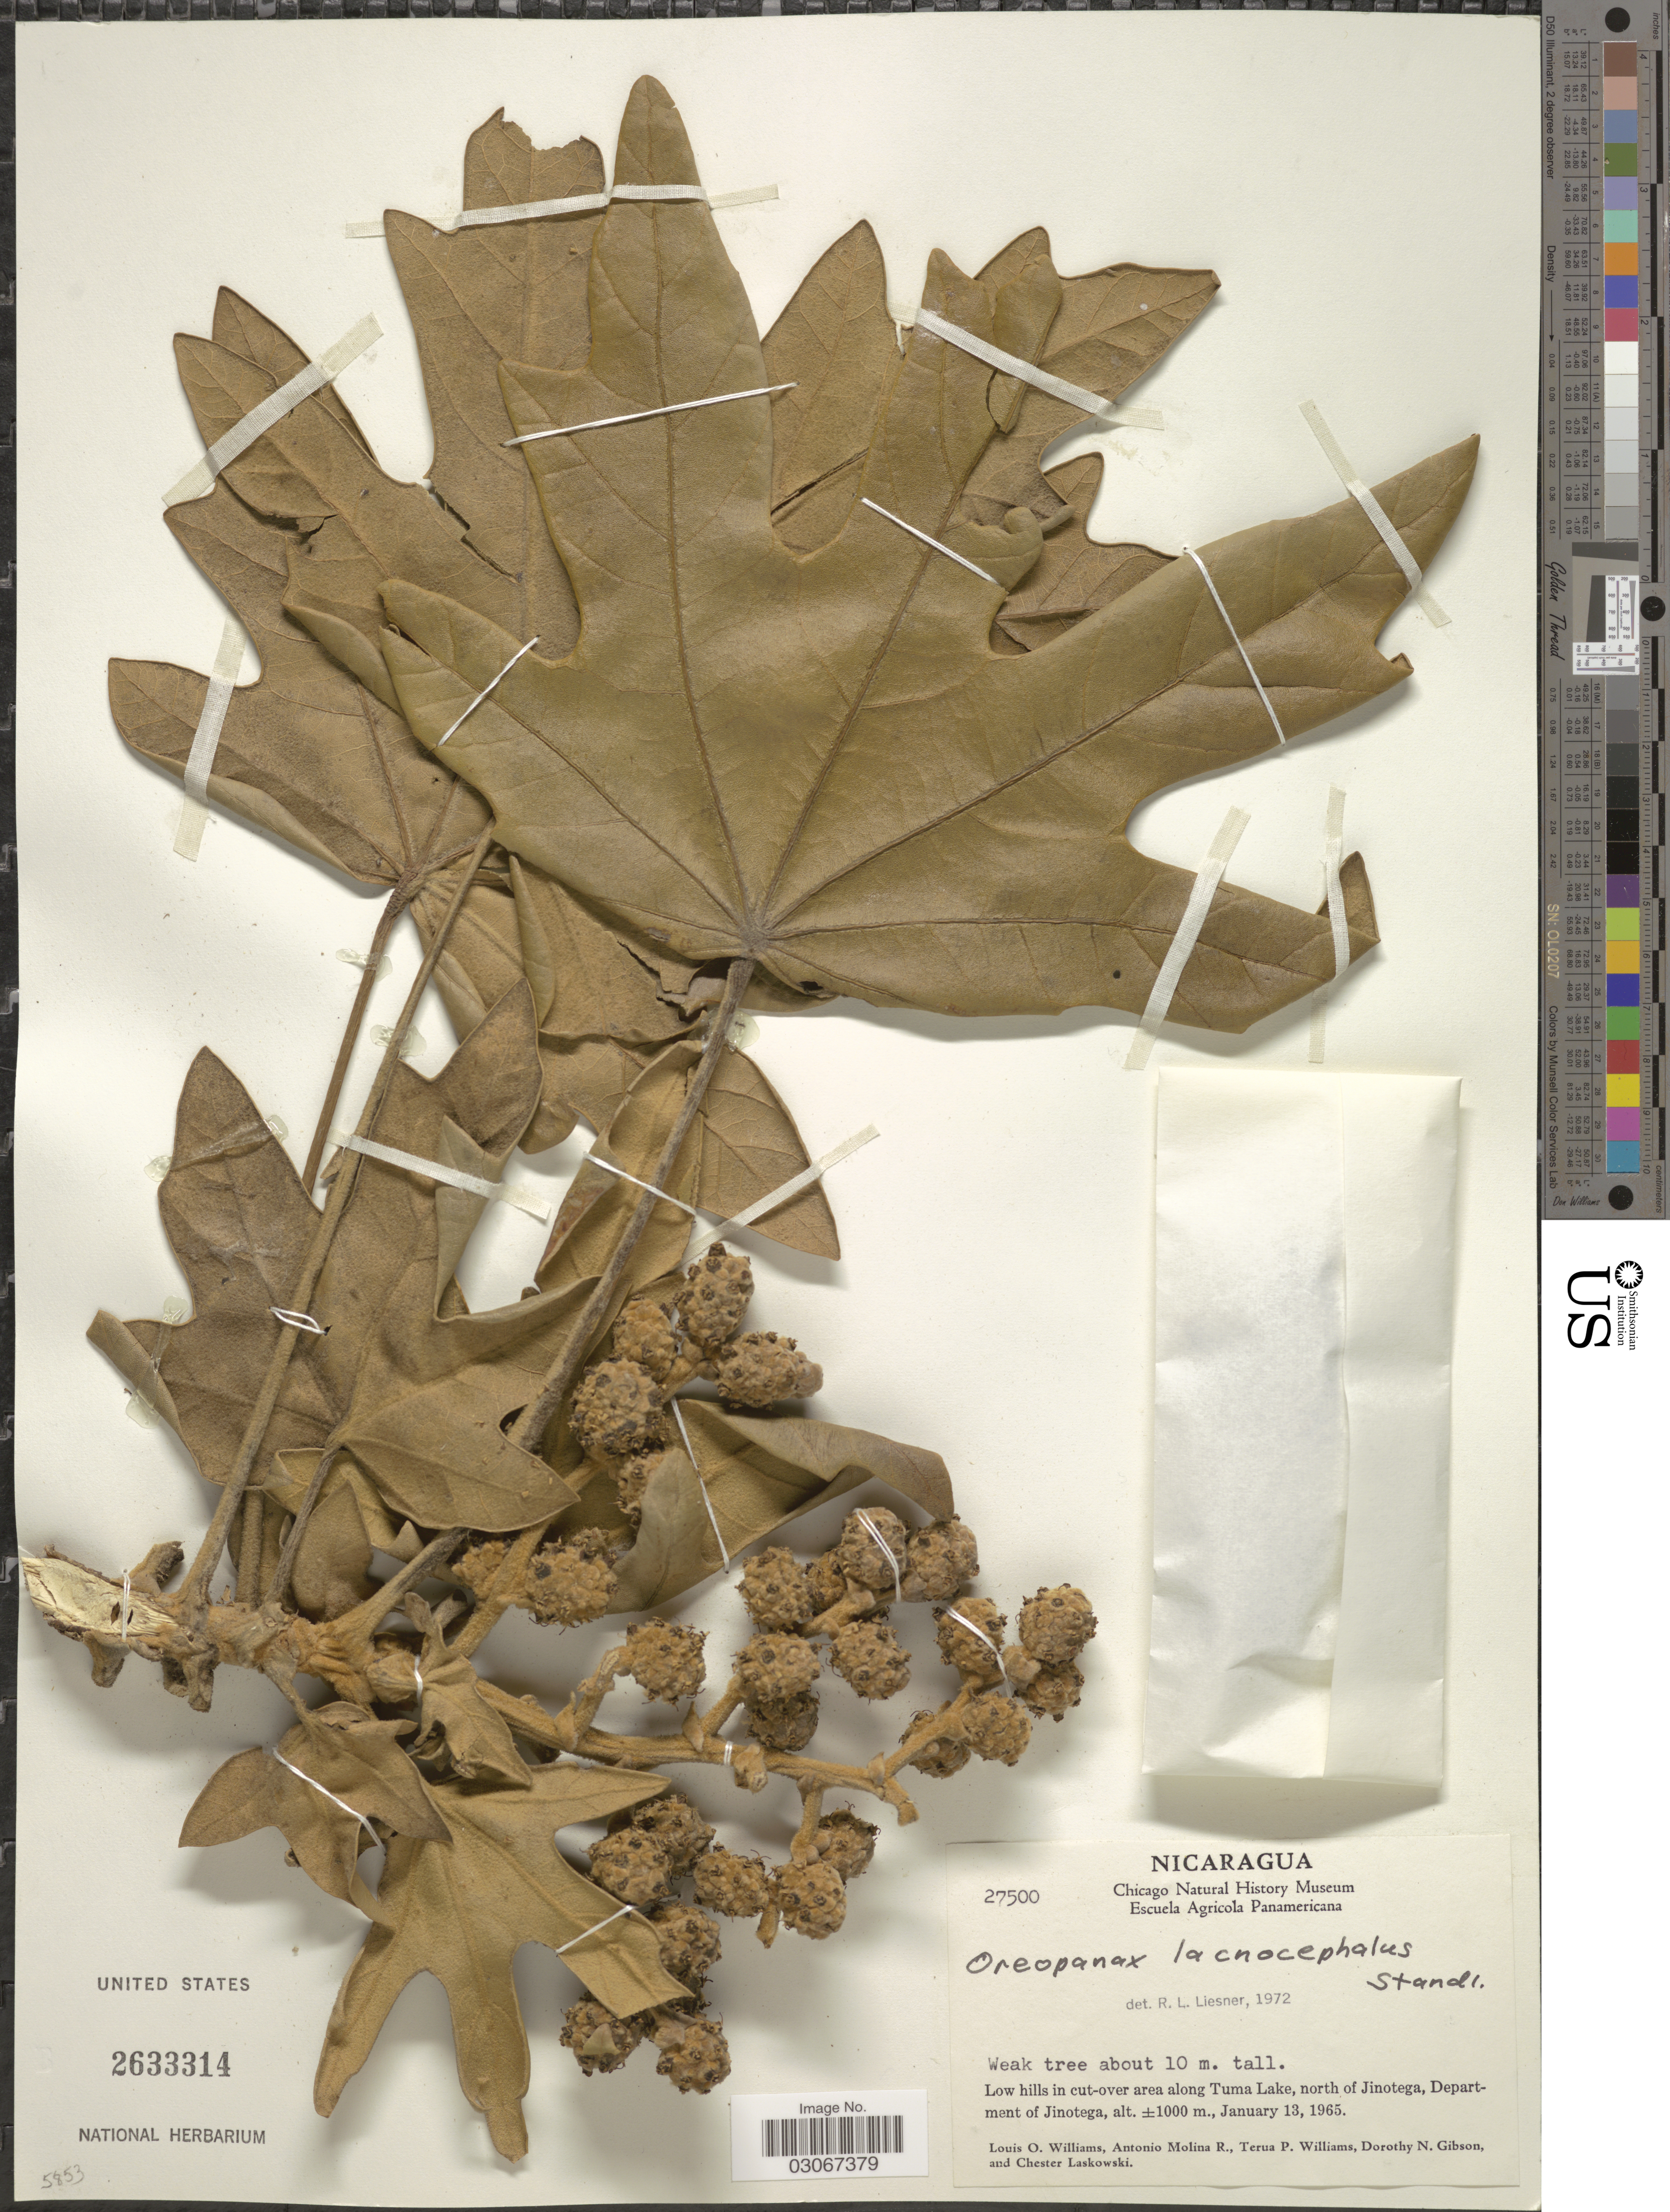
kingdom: Plantae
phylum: Tracheophyta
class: Magnoliopsida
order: Apiales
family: Araliaceae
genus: Oreopanax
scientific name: Oreopanax lachnocephalus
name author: Standl.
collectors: L. O. Williams, A. Molina R., T. Williams, D. N. Gibson & C. Laskowski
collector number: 27500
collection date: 1965-01-13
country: Nicaragua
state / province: Jinotega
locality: Low hills in cut-over area along Tuma Lake, north of Jinotega, Department of Jinotega.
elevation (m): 1000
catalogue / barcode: US 2633314